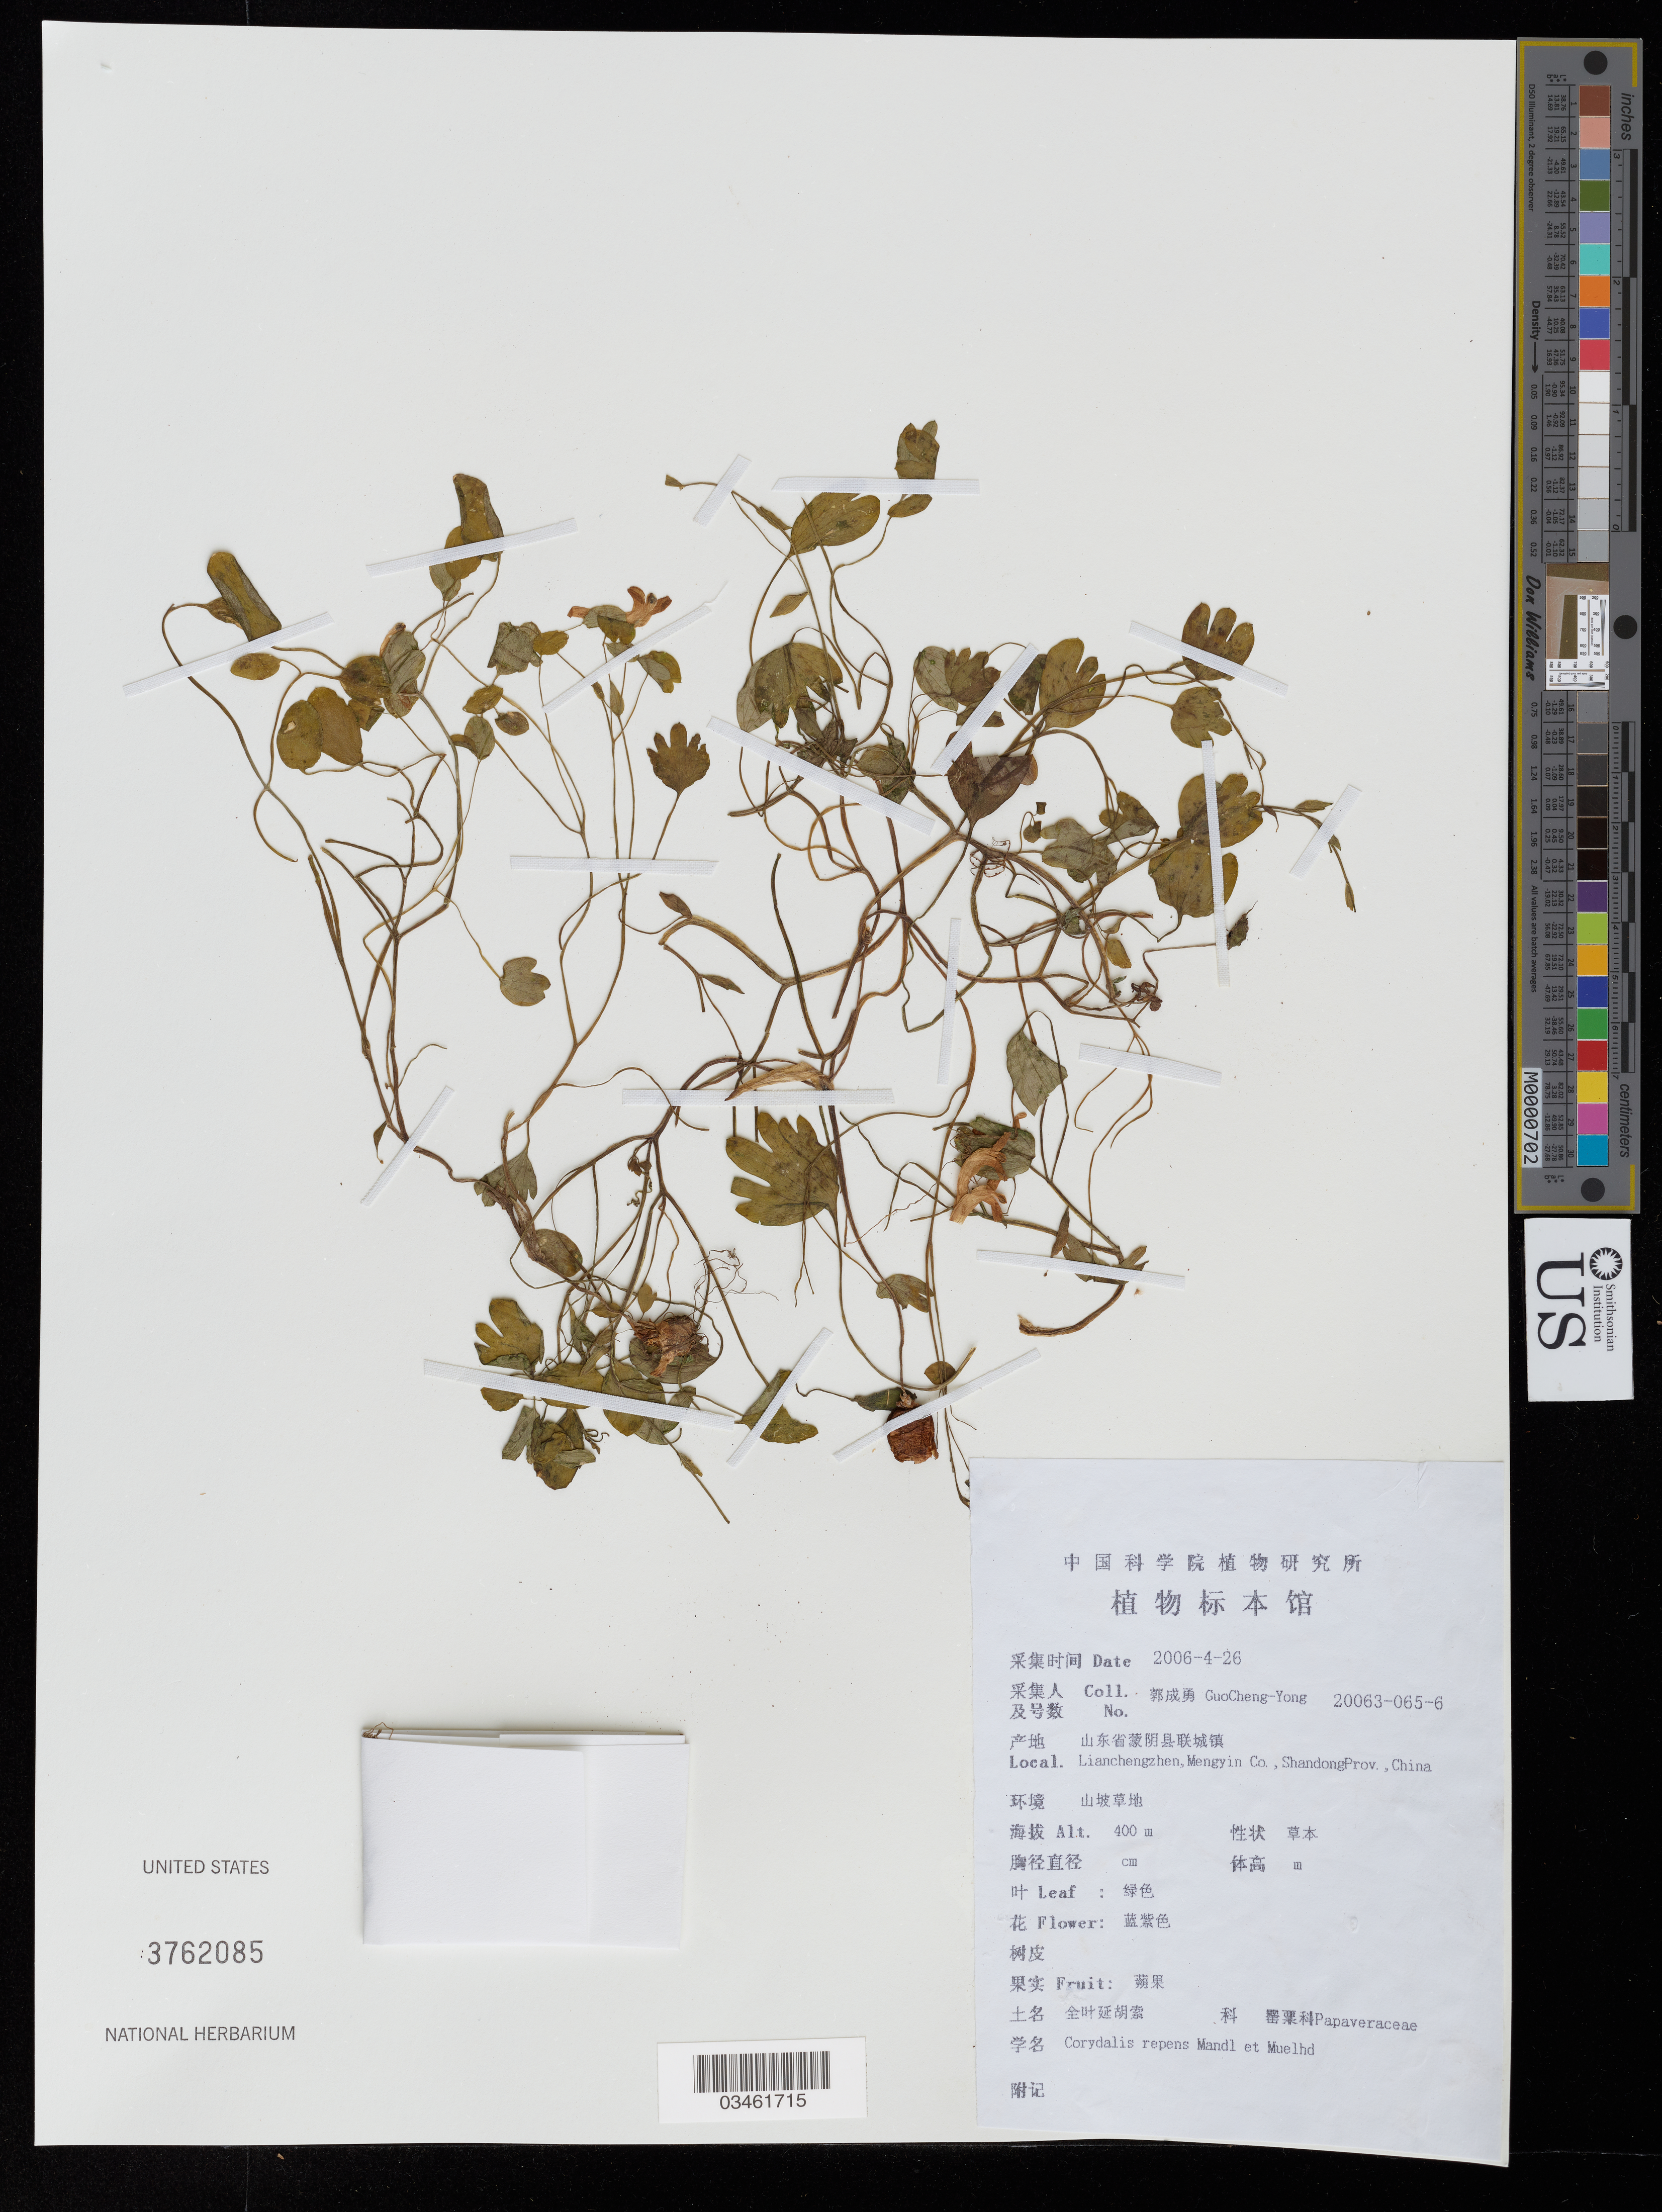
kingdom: Plantae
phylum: Tracheophyta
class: Magnoliopsida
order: Ranunculales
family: Papaveraceae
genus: Corydalis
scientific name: Corydalis repens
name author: Mandl & Muehld.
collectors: Guo cheng-yong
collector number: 20063-065-6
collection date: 2006-04-26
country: China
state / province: Shandong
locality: Lianchengzhen, Mengyin Co.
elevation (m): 400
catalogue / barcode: US 3762085